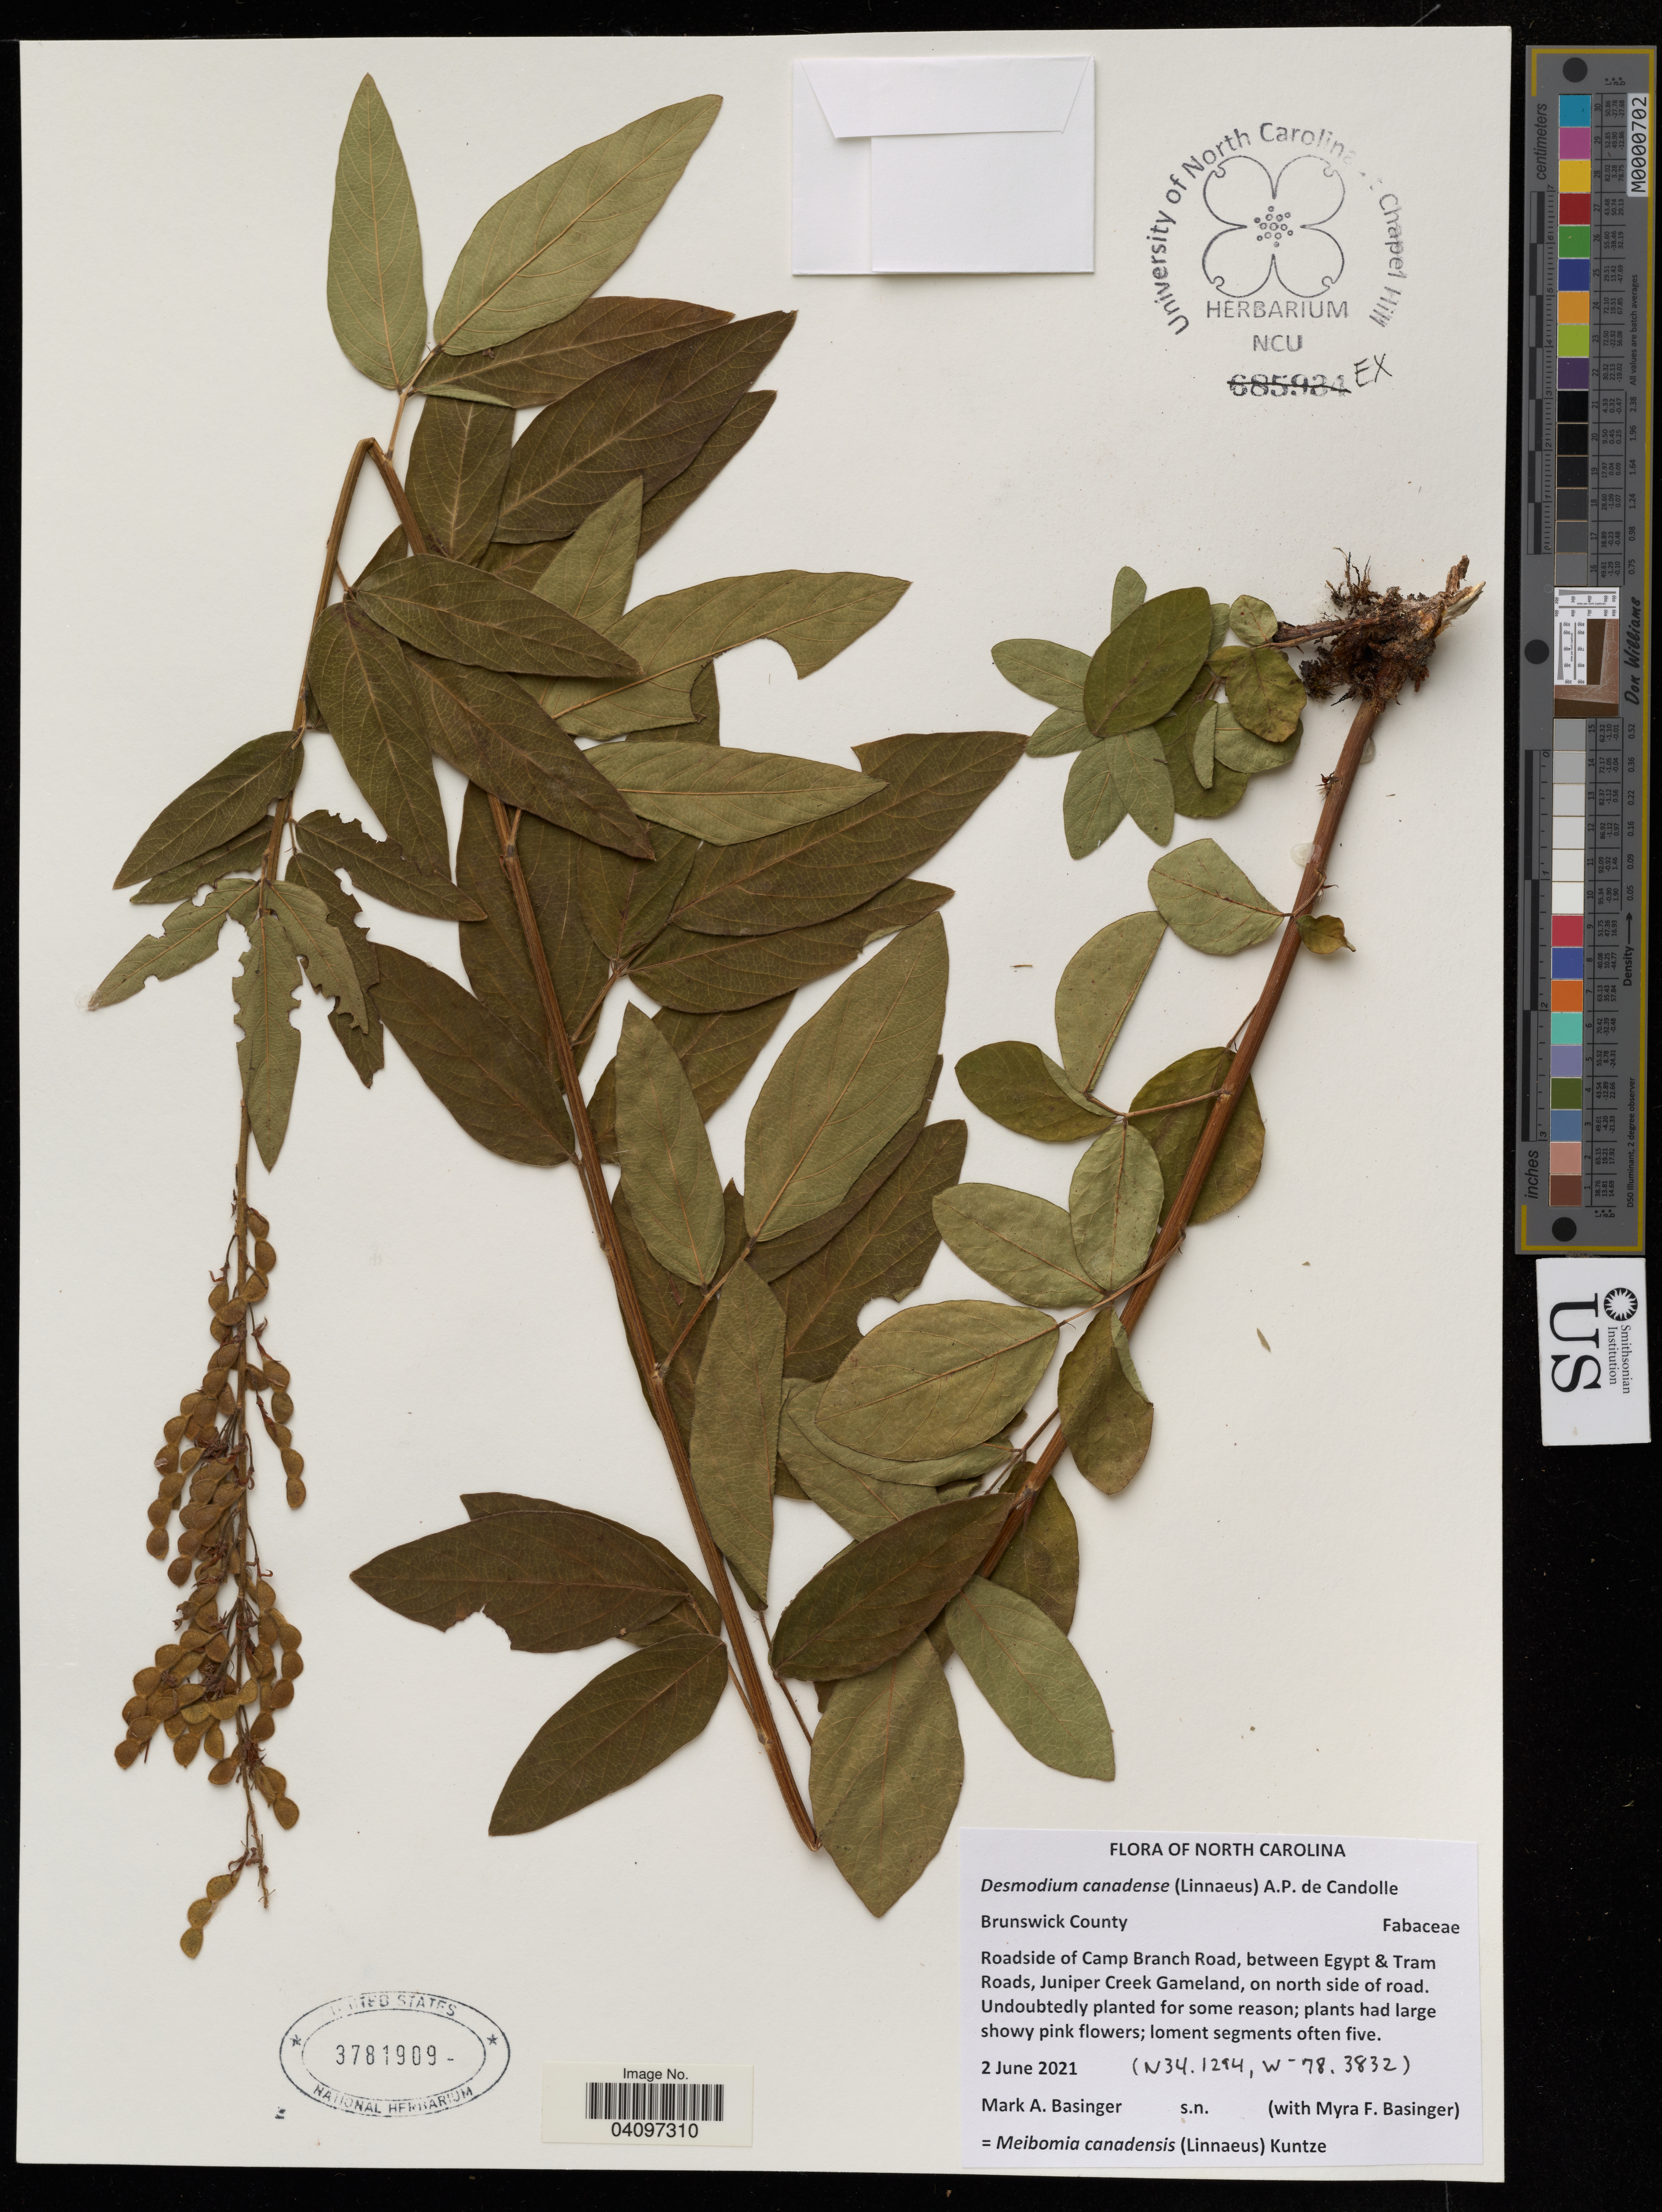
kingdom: Plantae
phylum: Tracheophyta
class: Magnoliopsida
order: Fabales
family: Fabaceae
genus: Desmodium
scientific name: Desmodium canadense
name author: (L.) DC.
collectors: M. Basinger & M. Basinger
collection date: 2021-06-02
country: United States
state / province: North Carolina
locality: Brunswick County. Roadside of Camp Branch Road, between Egypt & Tram Roads, Juniper Creek Gameland, on north side of road.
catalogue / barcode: US 3781909